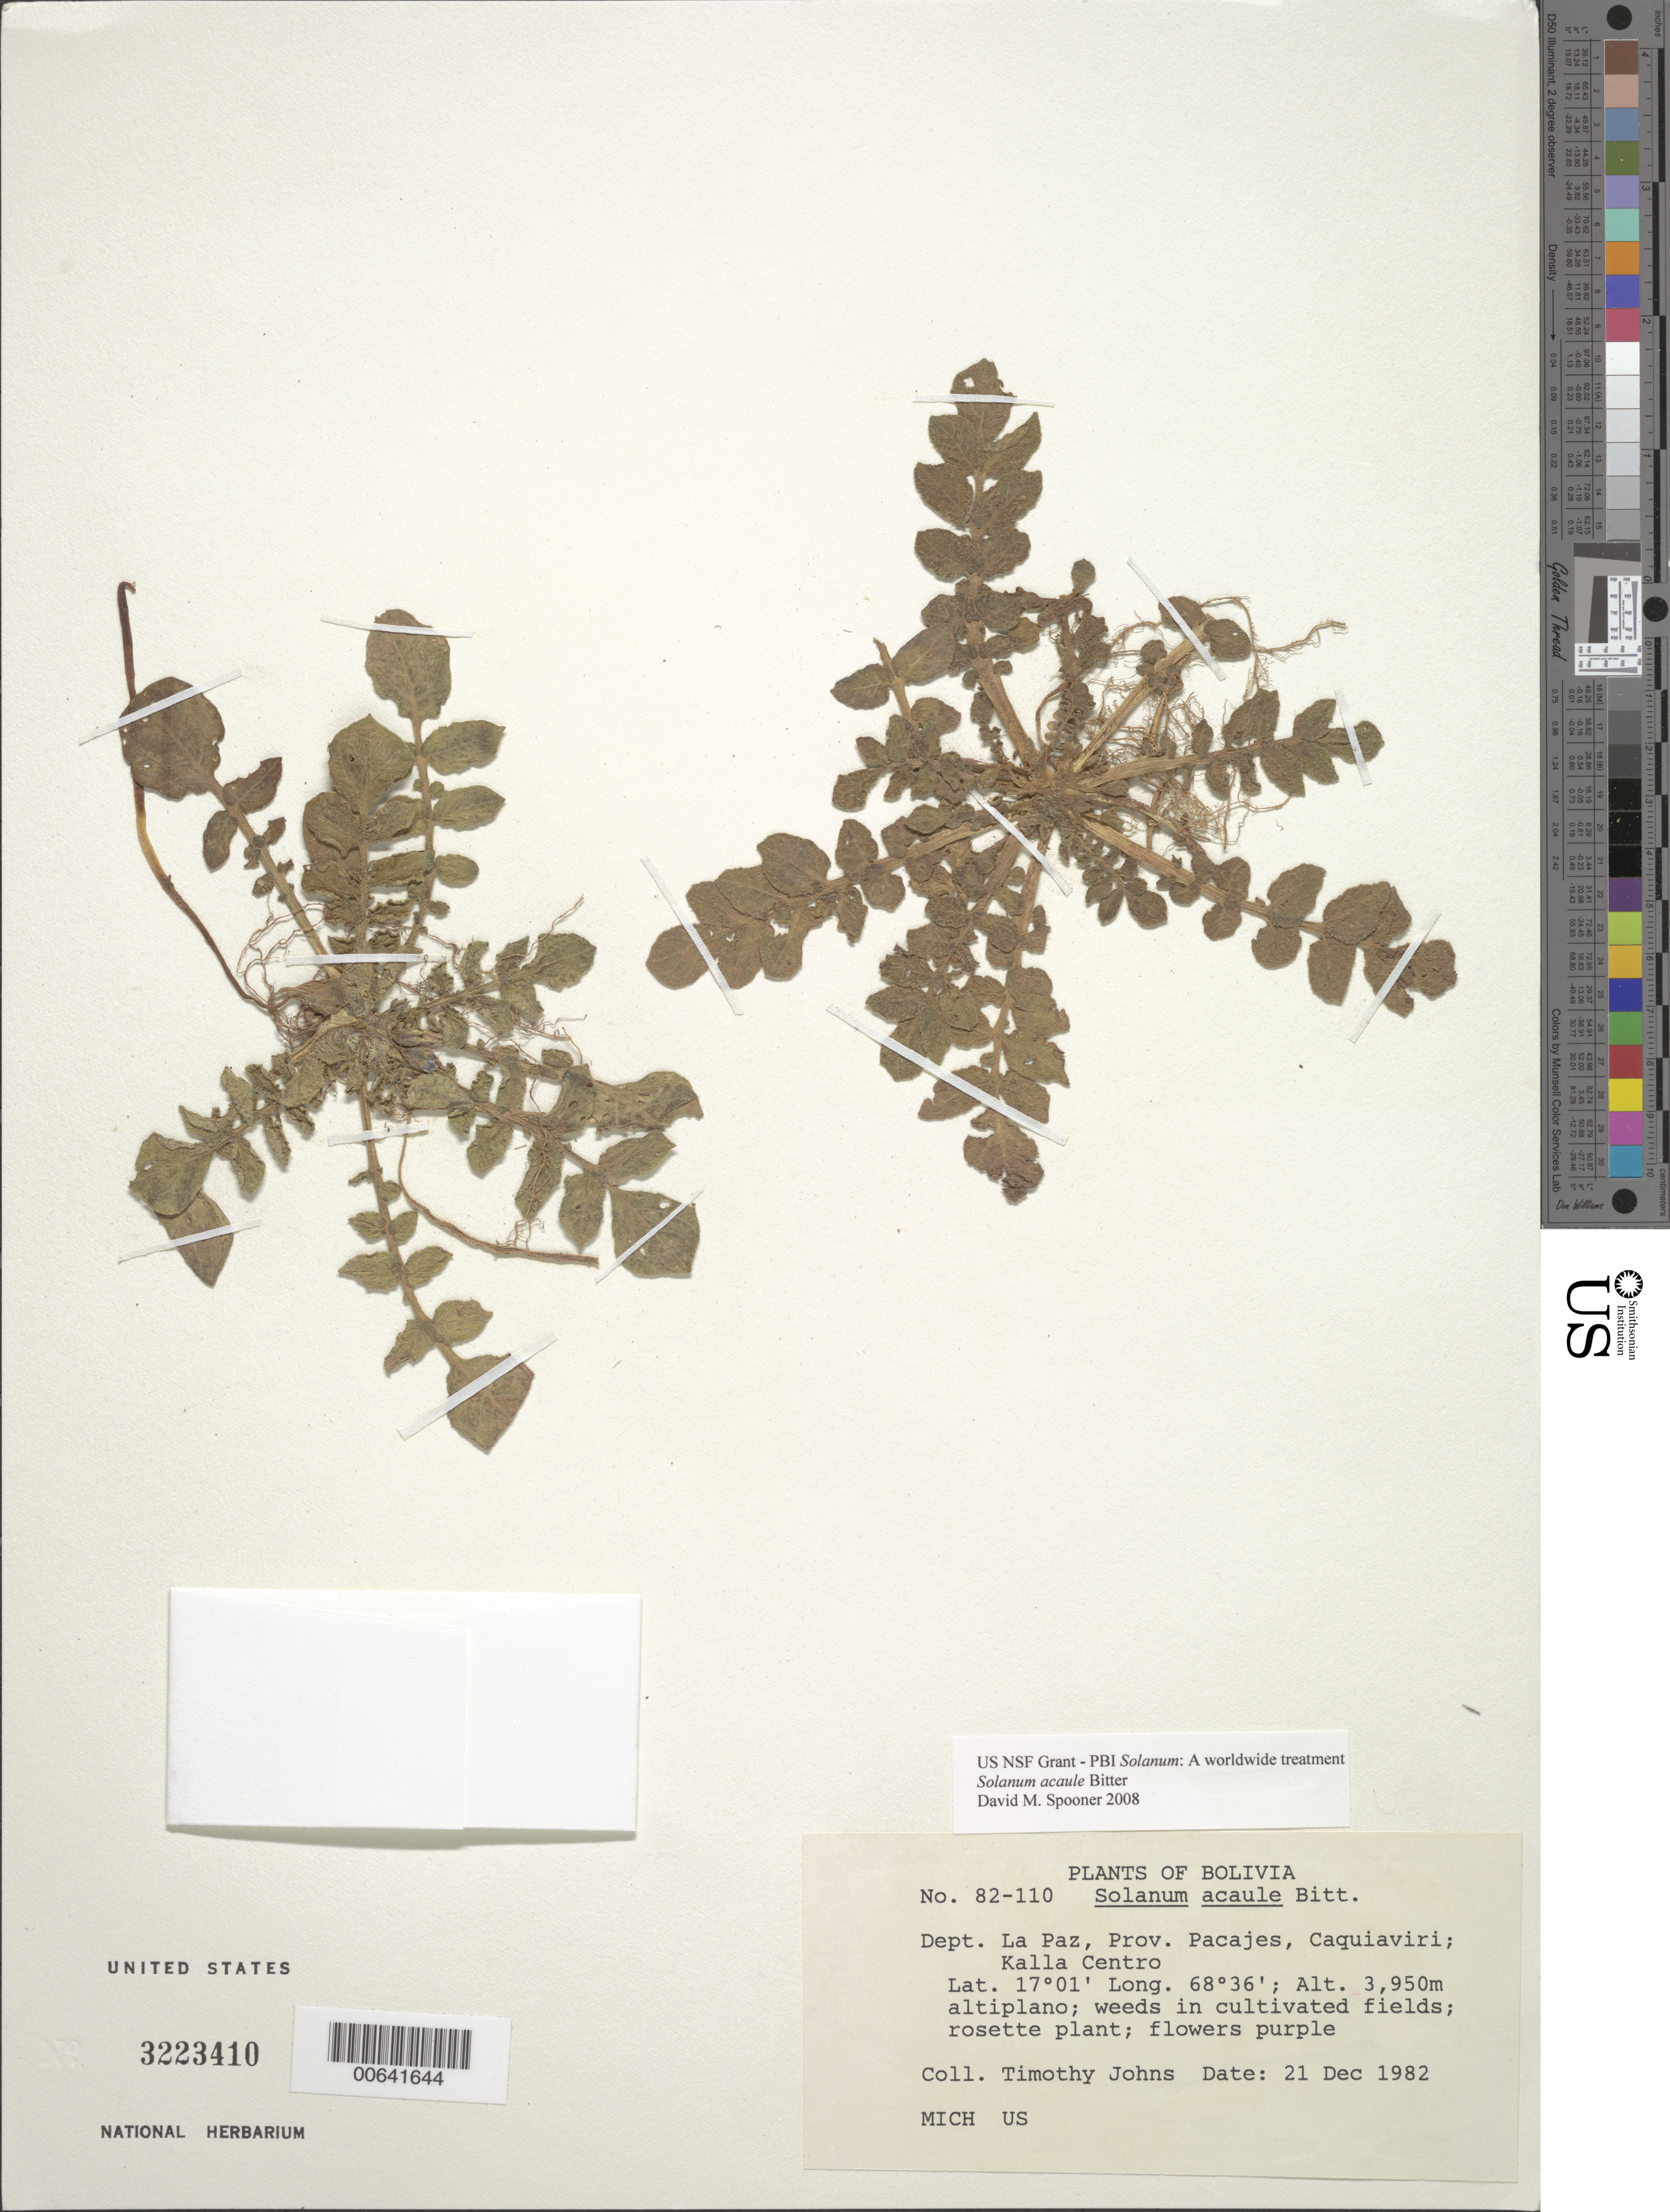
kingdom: Plantae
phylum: Tracheophyta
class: Magnoliopsida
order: Solanales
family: Solanaceae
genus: Solanum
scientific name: Solanum acaule subsp. acaule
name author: Bitter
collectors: T. Johns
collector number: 82-110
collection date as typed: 21 Dec 1982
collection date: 1982-12-21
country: Bolivia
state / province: La Paz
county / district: Pacajes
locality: Pacajes. Caquiaviri, Kalla Centro.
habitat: Altiplano, Malesa alrededor de campos de cultivo.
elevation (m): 3950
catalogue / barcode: US 3223410